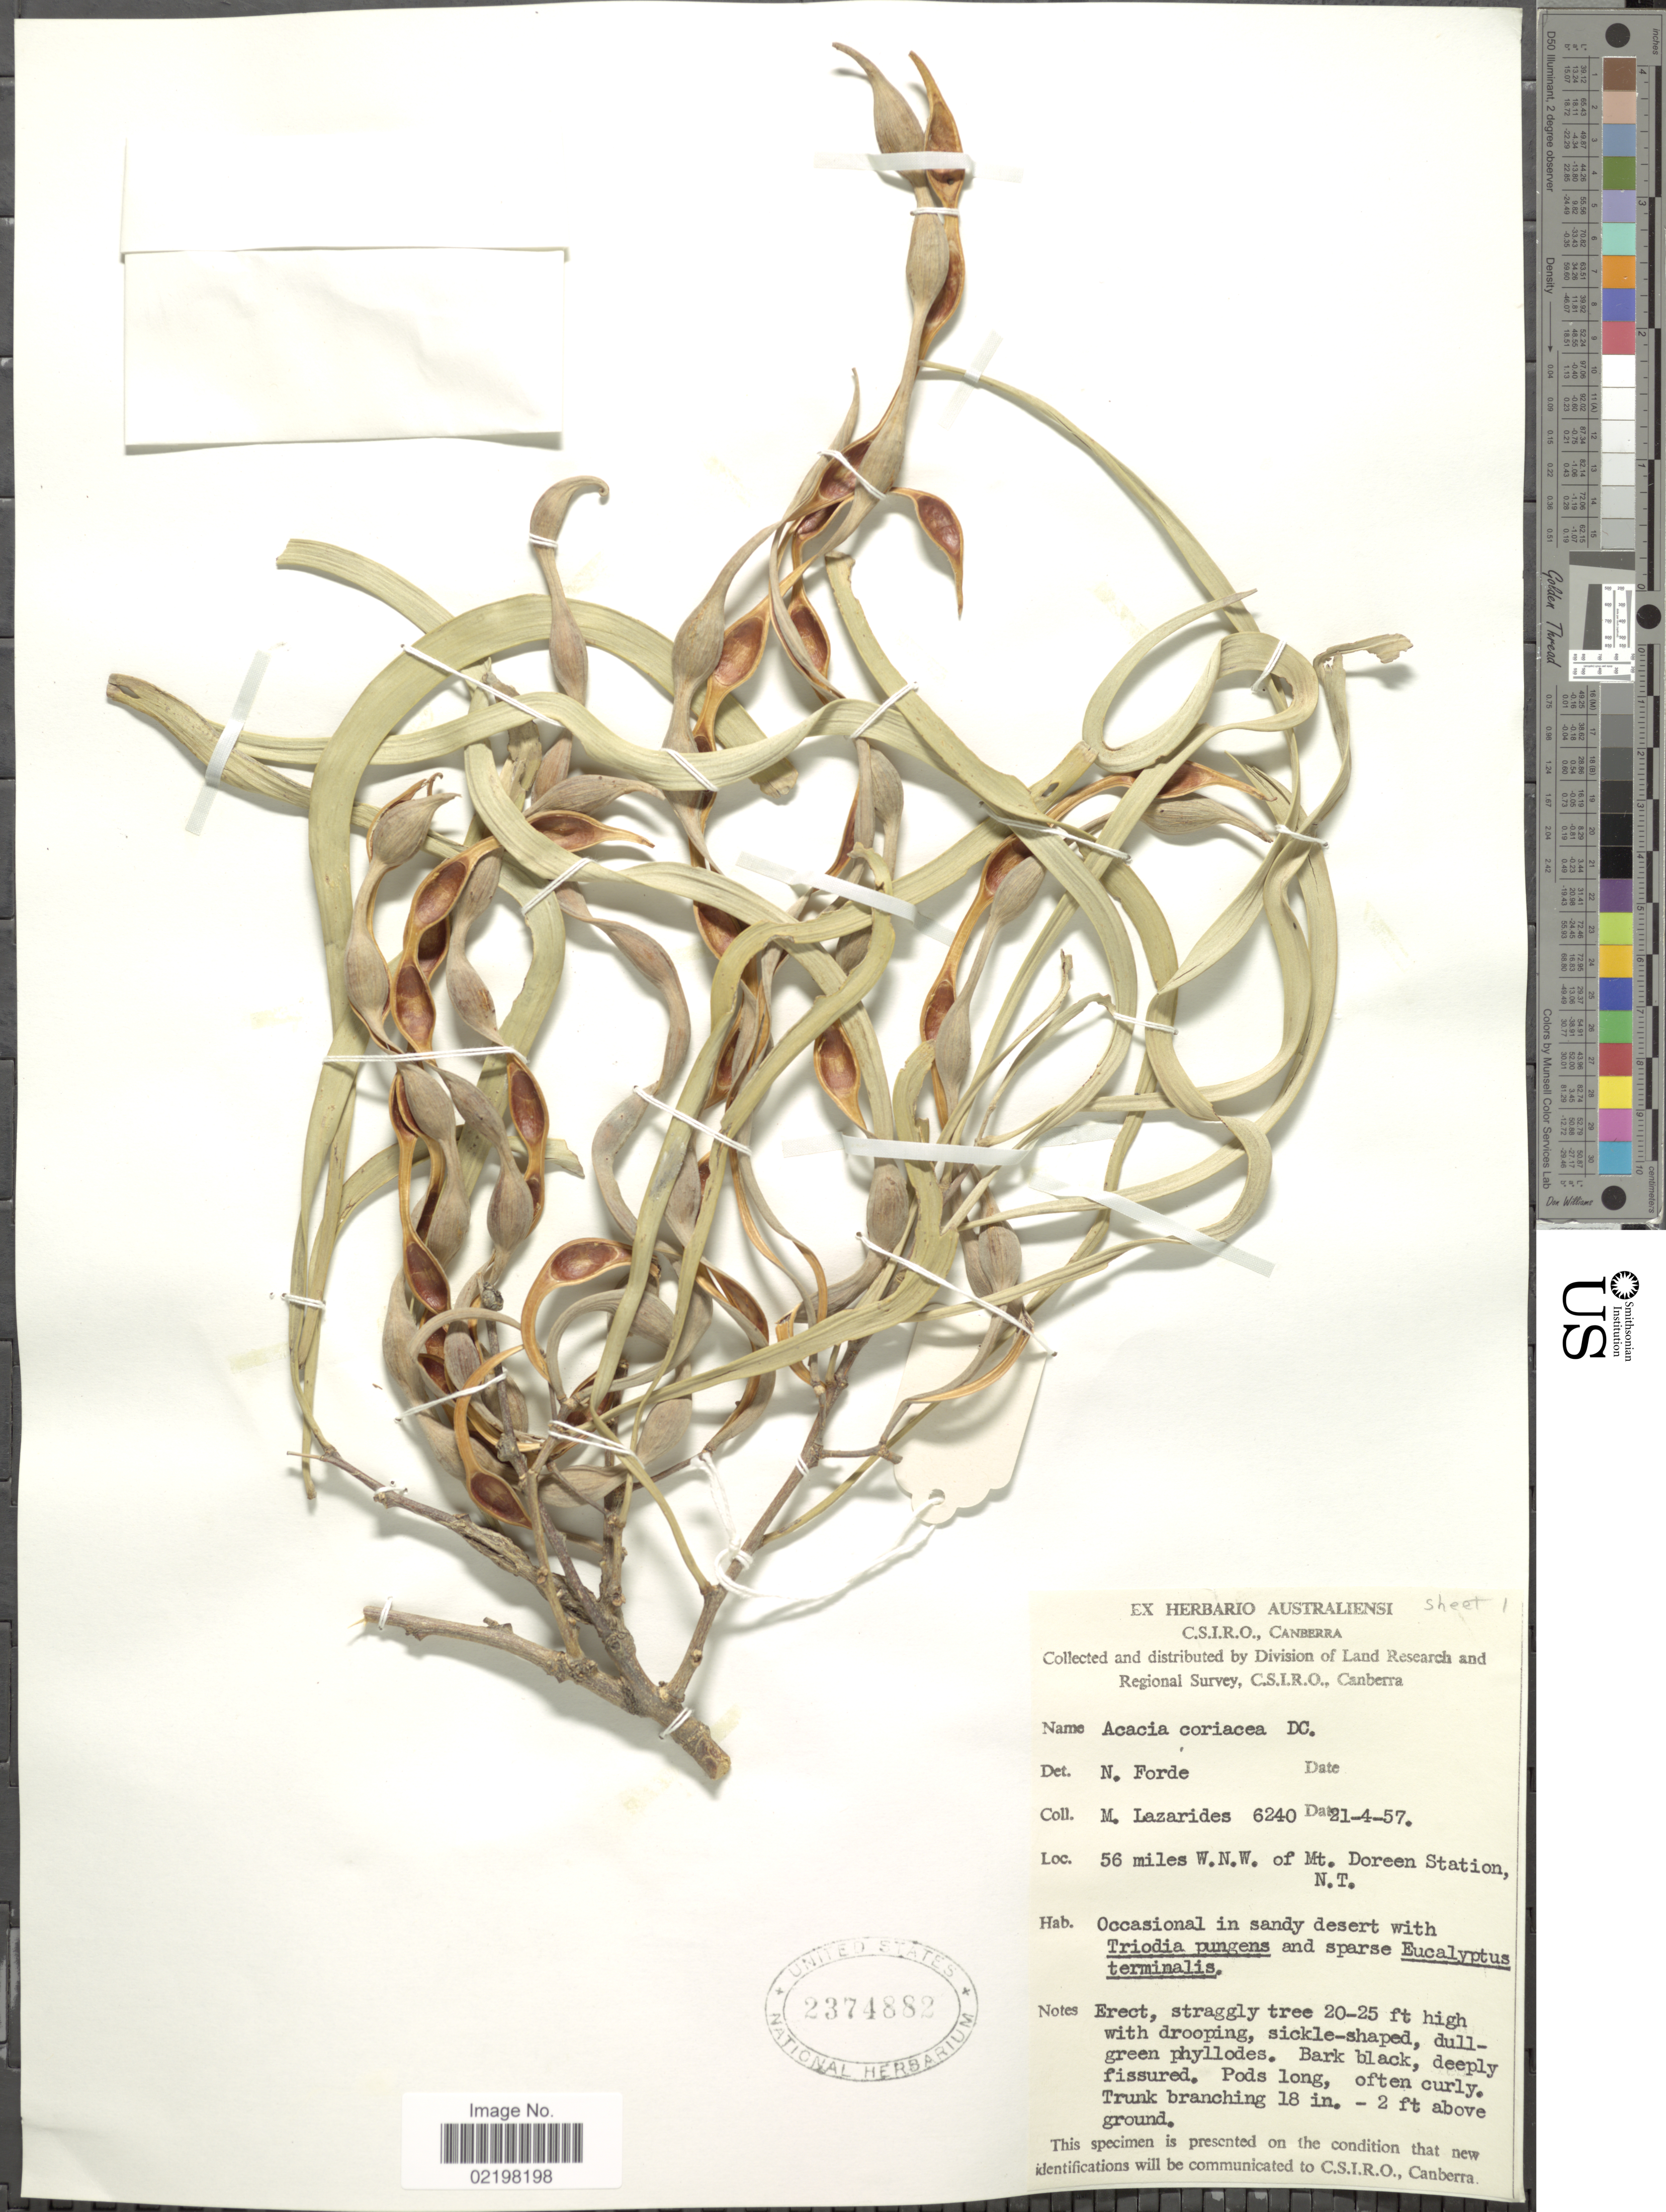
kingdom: Plantae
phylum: Tracheophyta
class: Magnoliopsida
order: Fabales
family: Fabaceae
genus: Acacia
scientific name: Acacia coriacea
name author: DC.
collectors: M. Lazarides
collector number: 6240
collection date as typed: Transcribed d/m/y: 21/4/57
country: Australia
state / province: Northern Territory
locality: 56 miles W.N.W. of Mt. Doreen Station, N.T.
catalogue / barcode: US 2374882